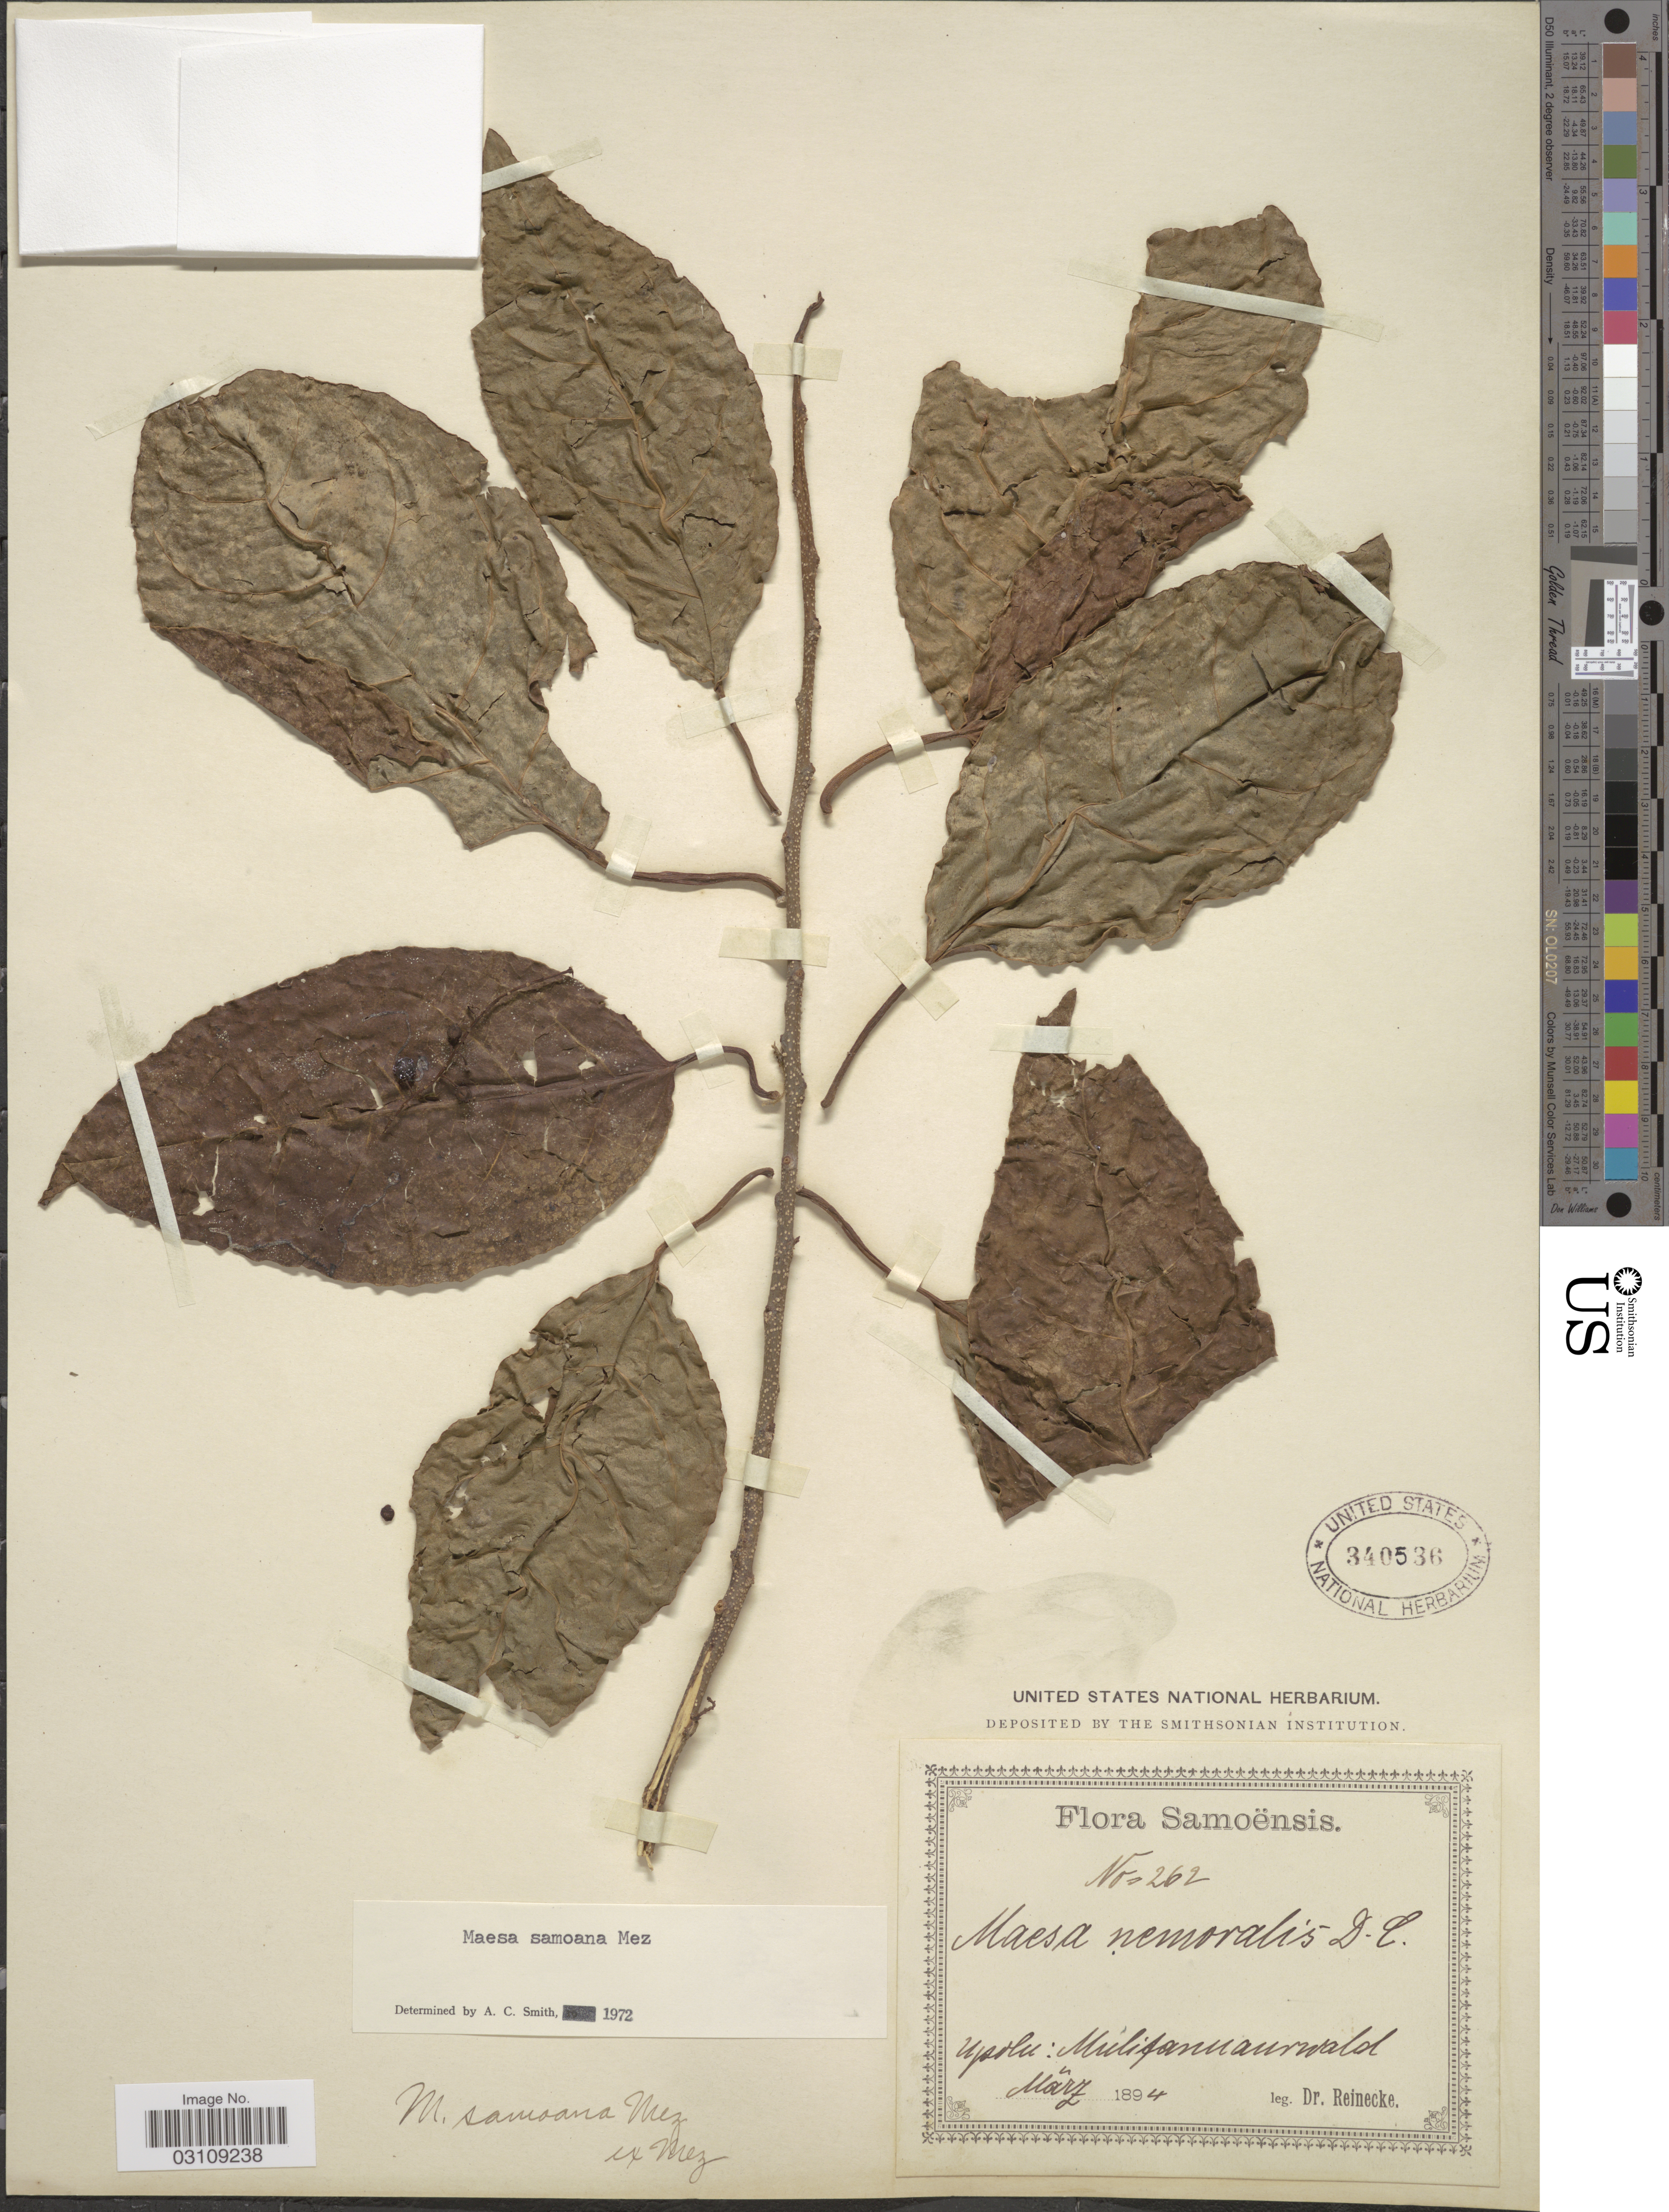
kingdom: Plantae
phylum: Tracheophyta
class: Magnoliopsida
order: Ericales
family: Primulaceae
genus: Maesa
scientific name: Maesa samoana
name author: Mez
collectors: -- Reinecke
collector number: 262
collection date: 1894-03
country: Samoa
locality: Upolu: Mulifanuaurwald.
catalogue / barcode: US 340536